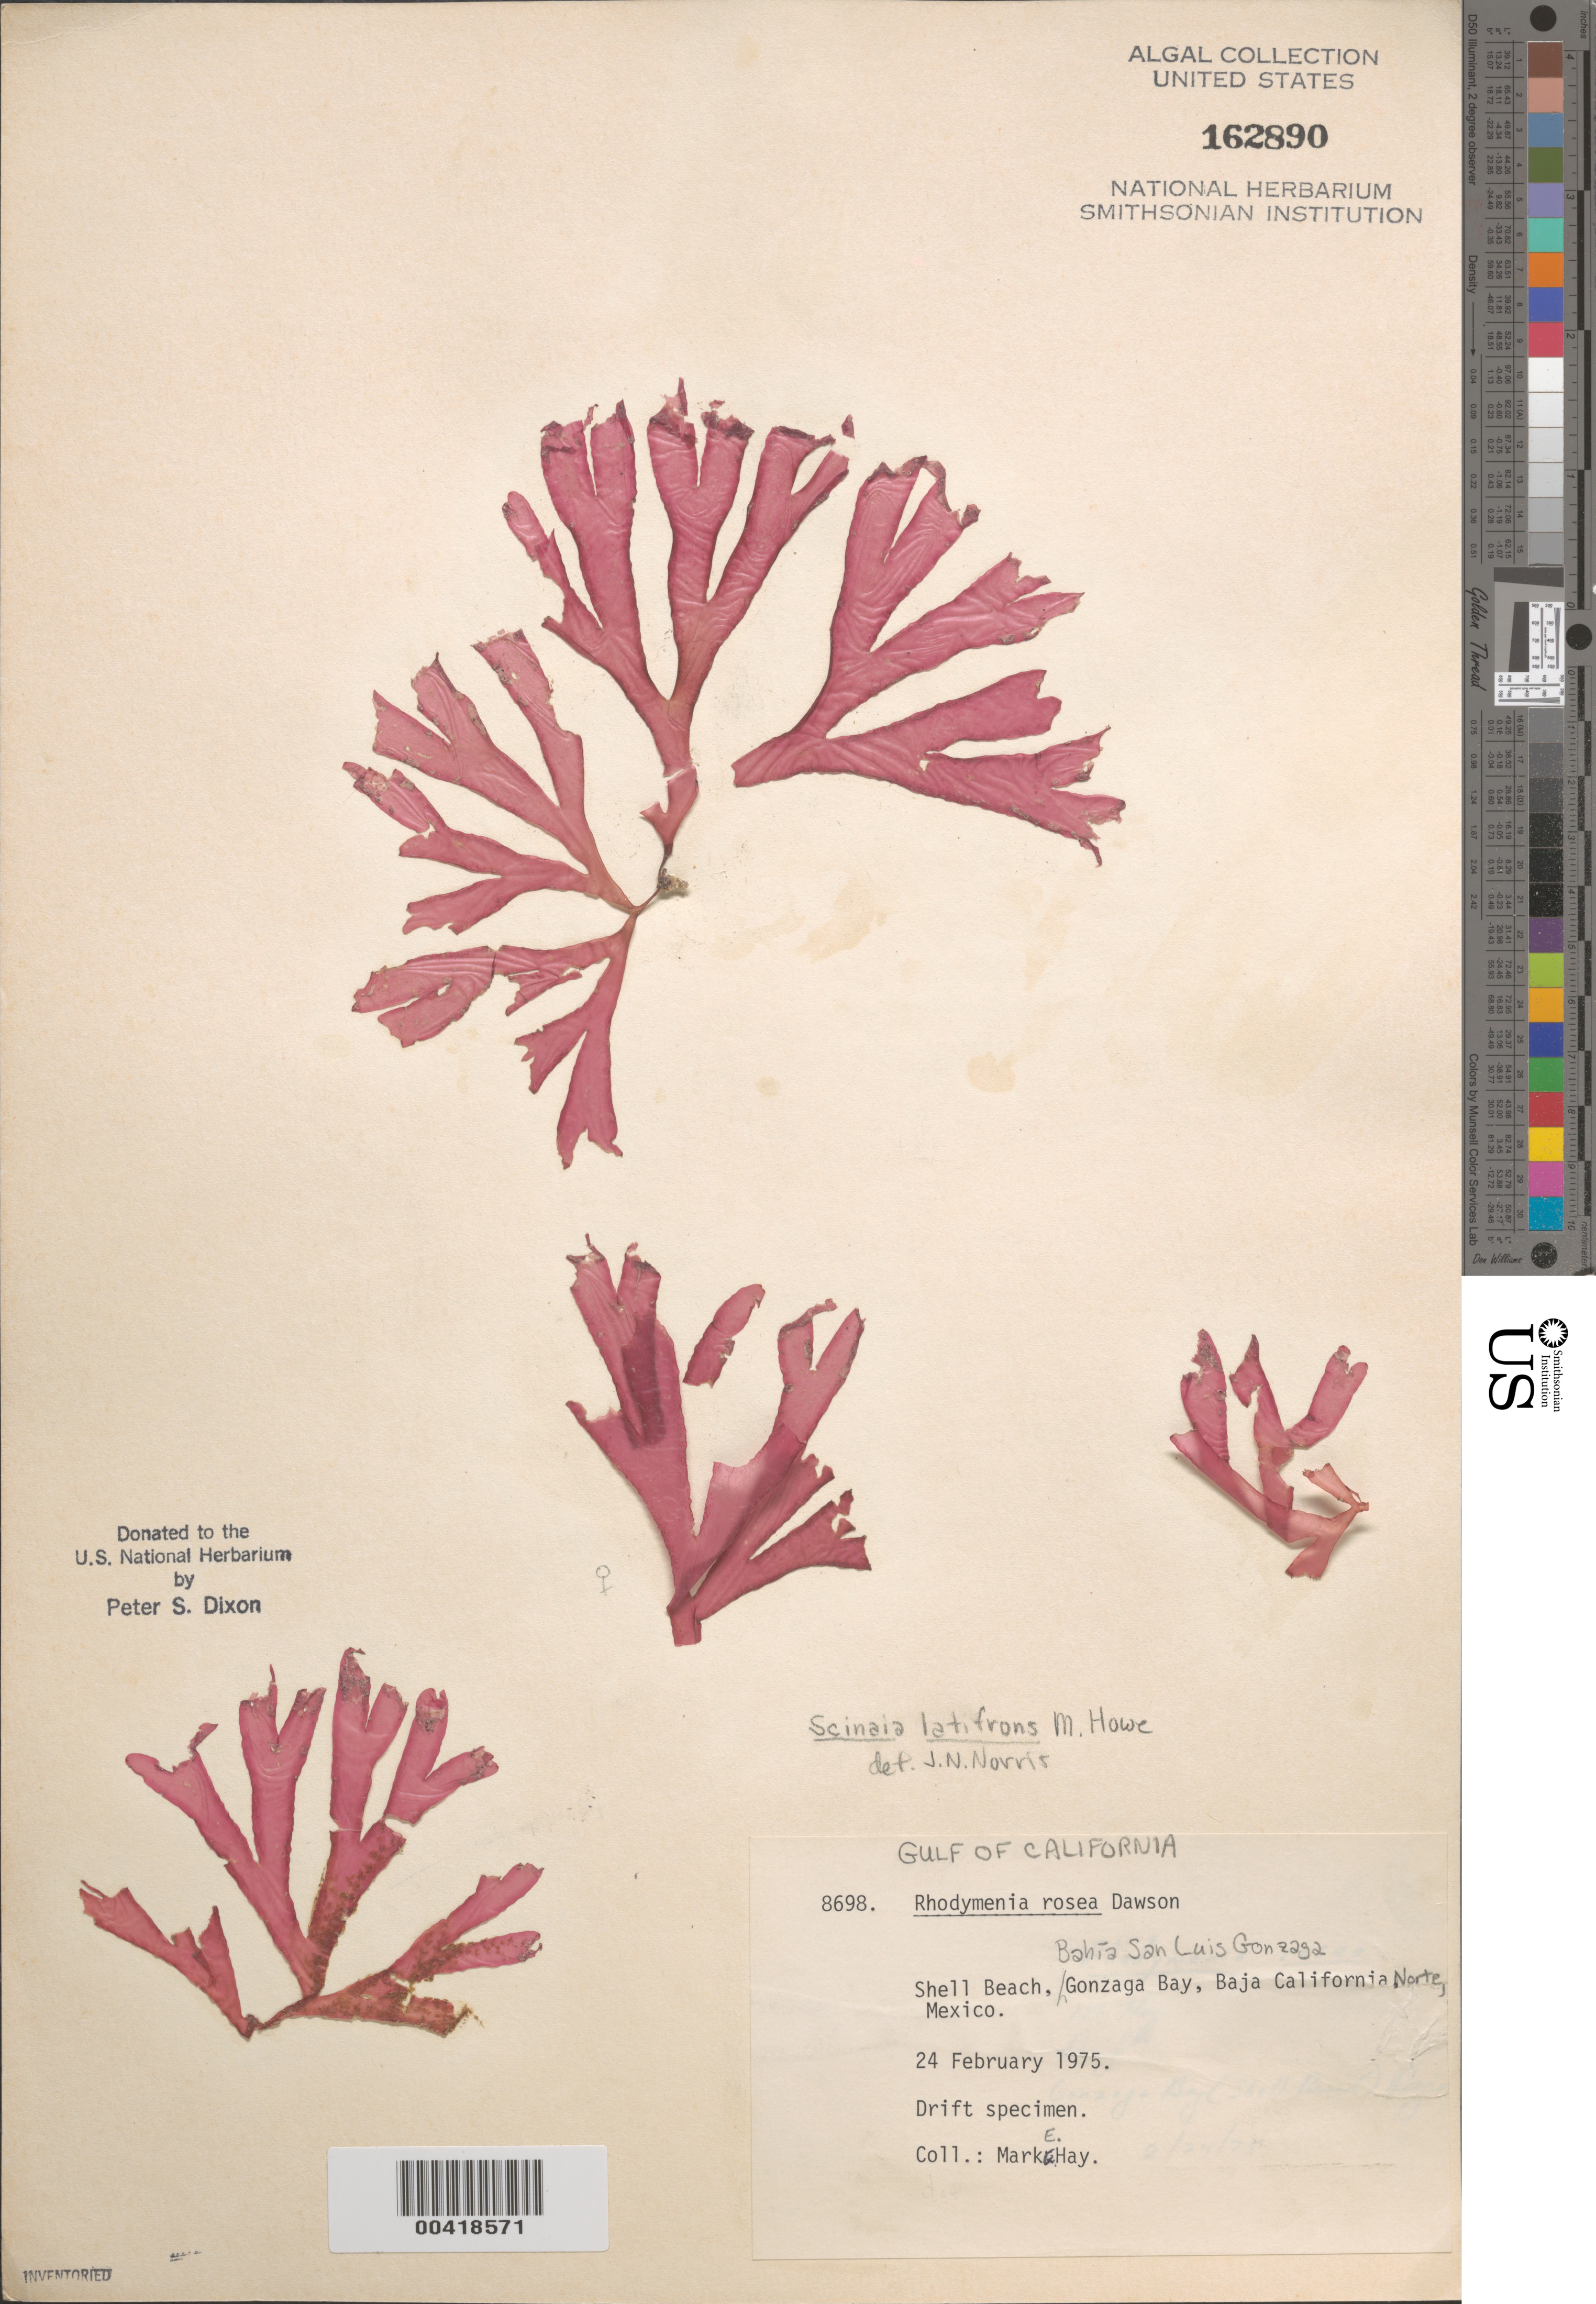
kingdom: Plantae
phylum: Rhodophyta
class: Florideophyceae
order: Nemaliales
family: Scinaiaceae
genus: Scinaia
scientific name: Scinaia latifrons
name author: M. Howe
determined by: Norris, James N.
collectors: M. E. Hay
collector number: PSD 8698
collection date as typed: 24 Feb 1975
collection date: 1975-02-24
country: Mexico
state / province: Baja California Norte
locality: Shell Beach, Bahia San Luis Gonzaga (Gonzaga Bay)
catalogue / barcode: US 162890